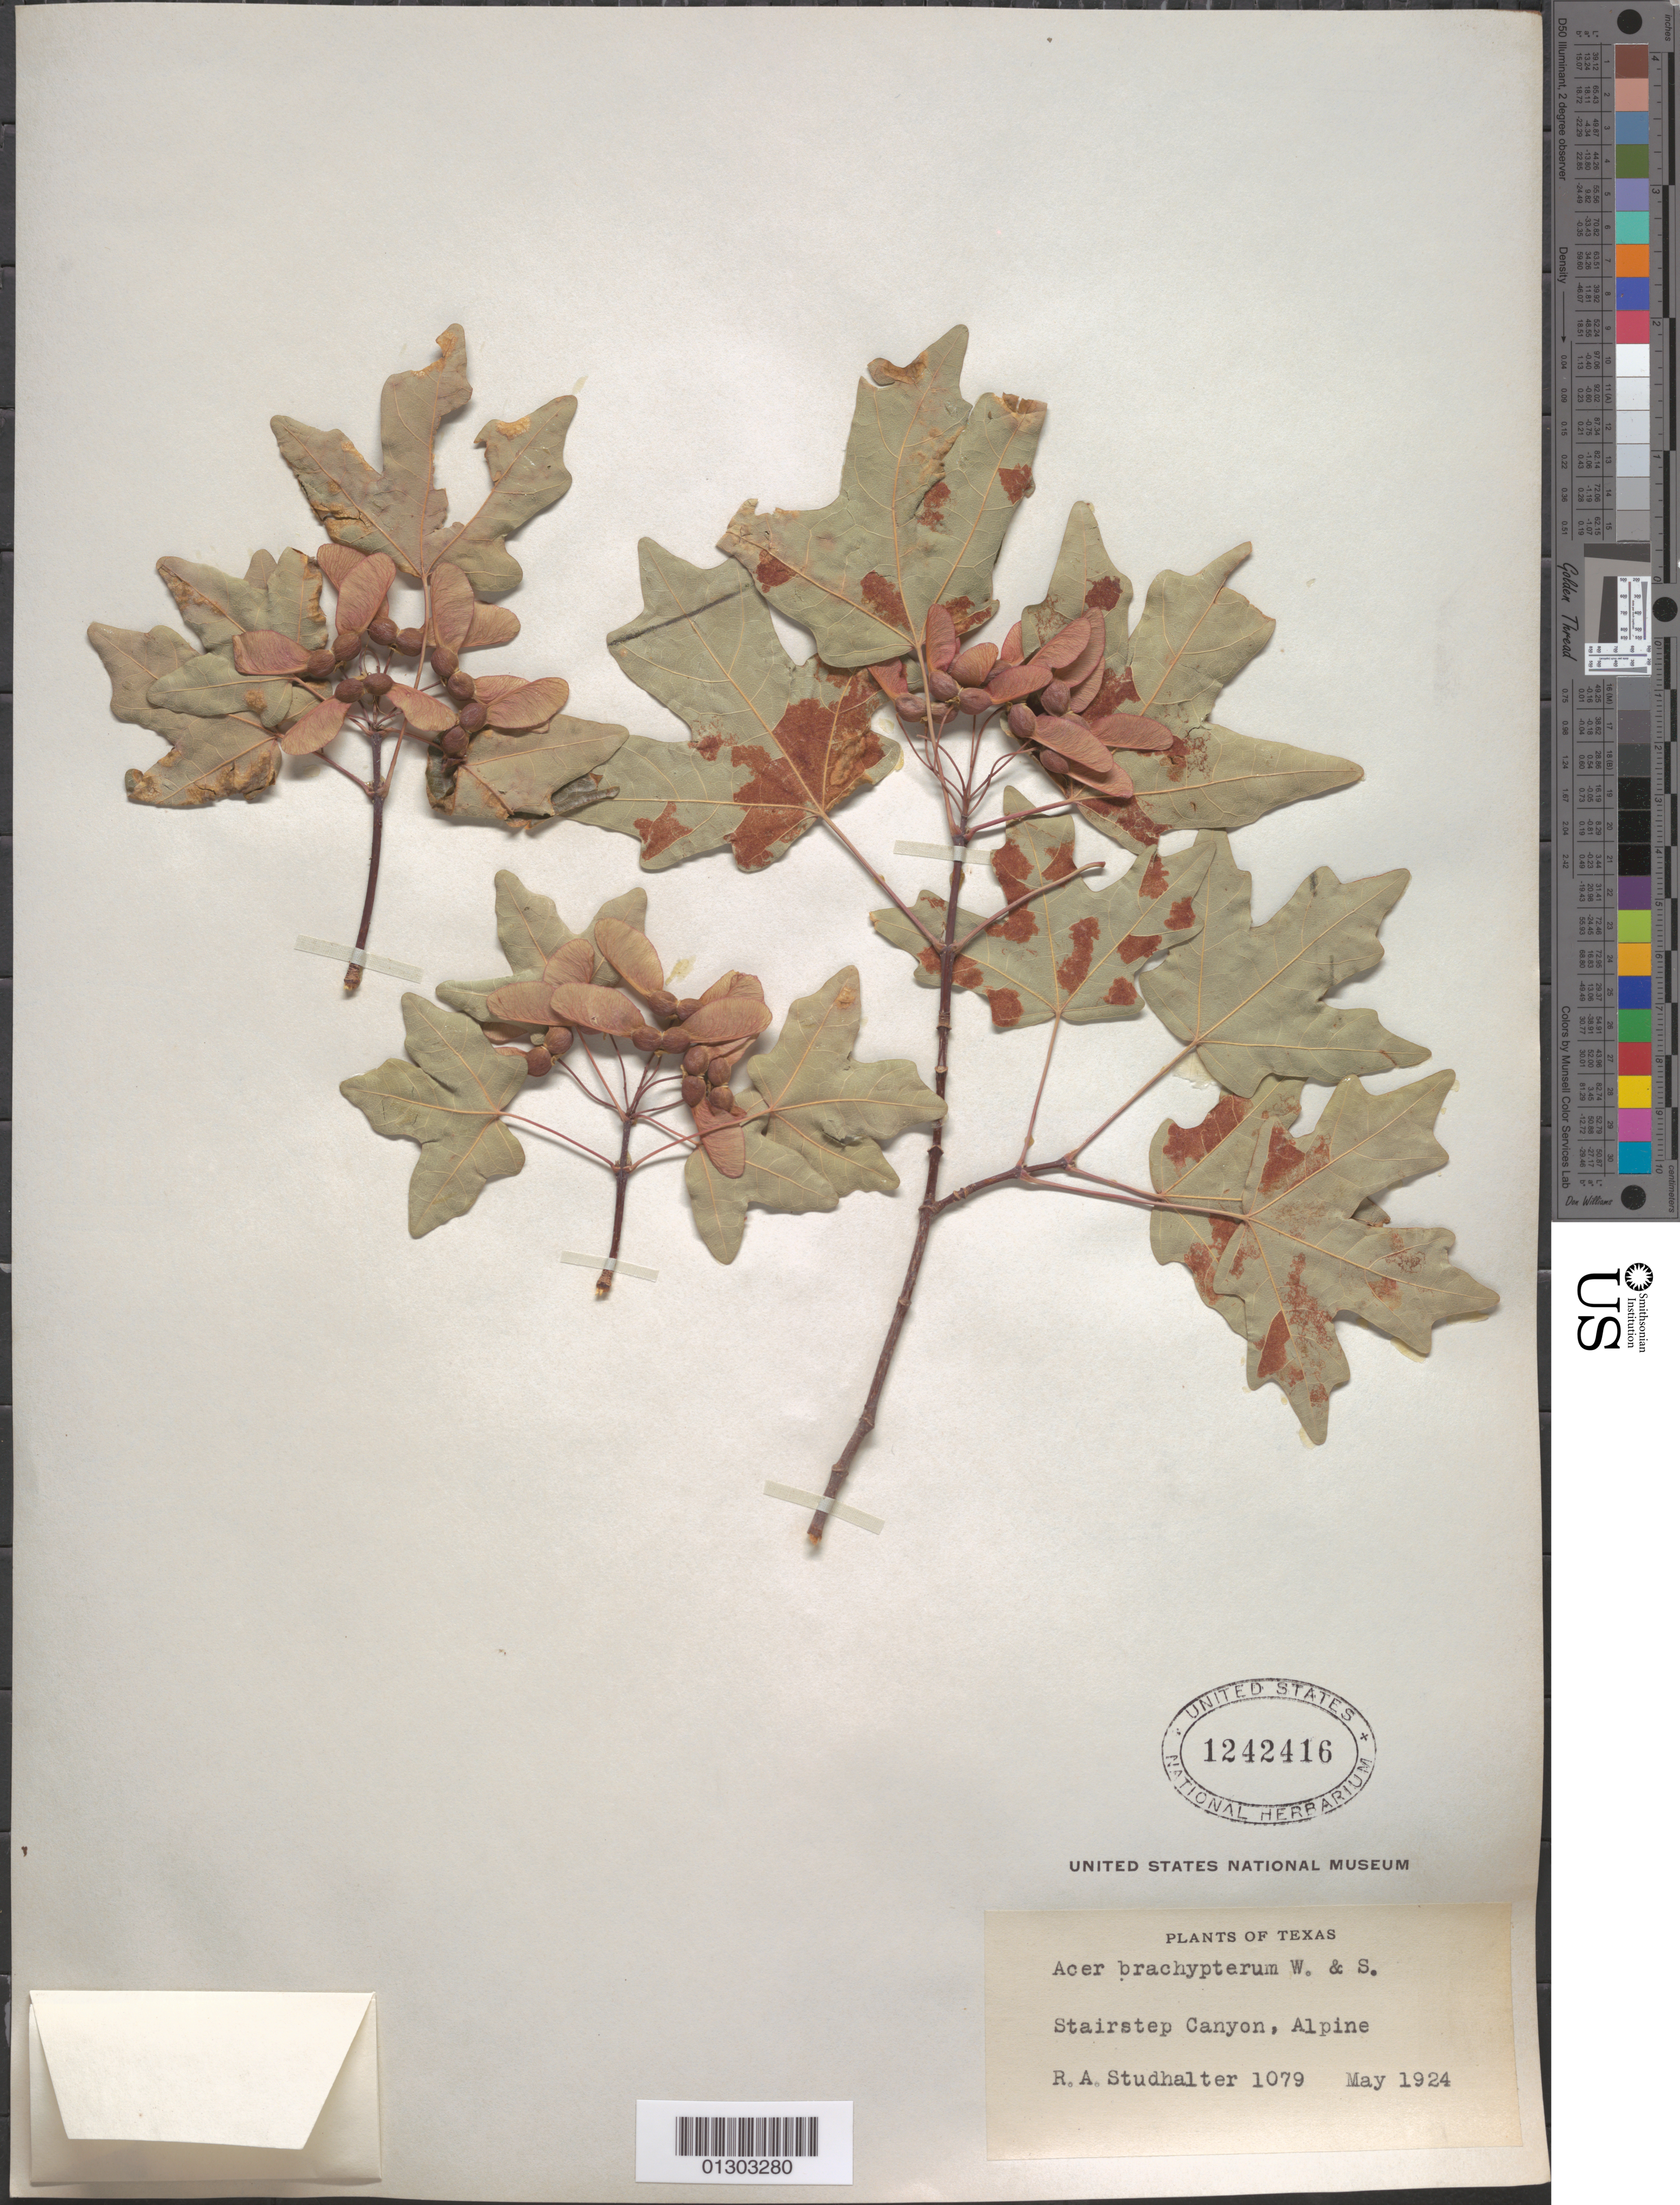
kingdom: Plantae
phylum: Tracheophyta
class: Magnoliopsida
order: Sapindales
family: Sapindaceae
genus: Acer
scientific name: Acer grandidentatum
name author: Nutt.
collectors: R. Studhalter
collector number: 1079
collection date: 1924-05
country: United States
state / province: Texas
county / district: Brewster County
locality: Alpine, Stair Step Canyon.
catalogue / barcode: US 1242416